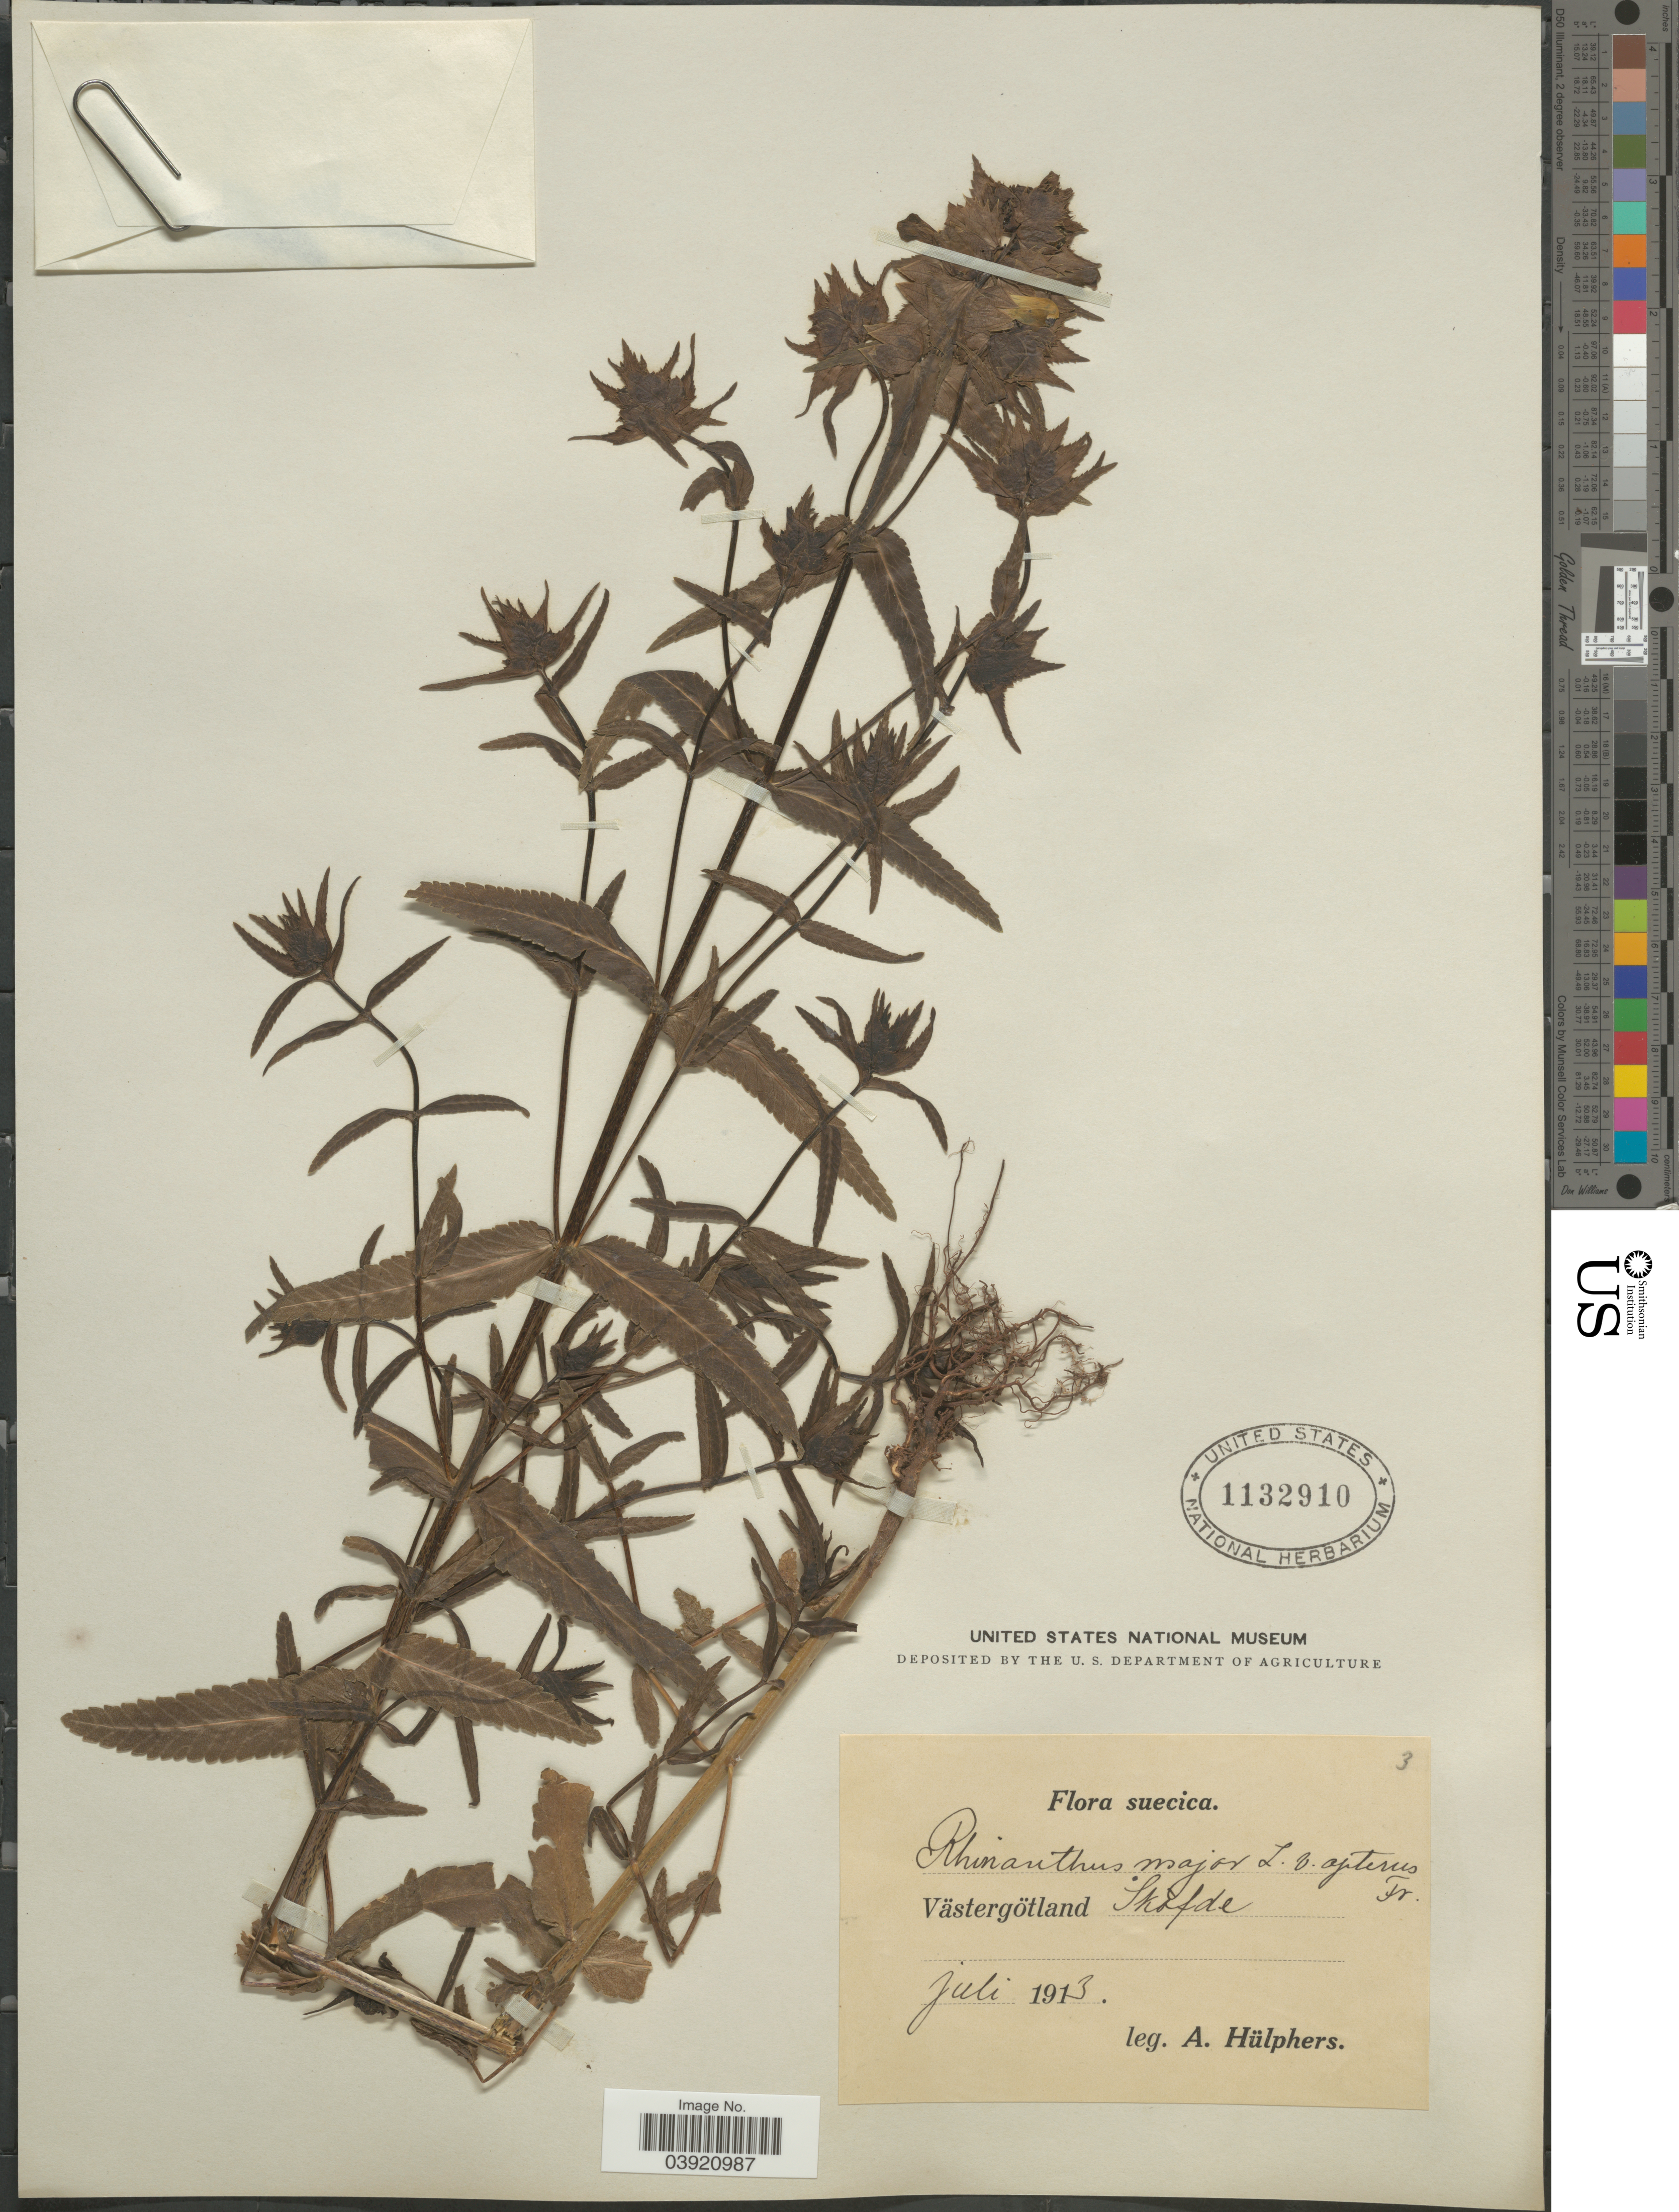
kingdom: Plantae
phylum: Tracheophyta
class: Magnoliopsida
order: Lamiales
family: Orobanchaceae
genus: Rhinanthus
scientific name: Rhinanthus major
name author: L.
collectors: A. Hülphers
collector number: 3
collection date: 1913-07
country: Sweden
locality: Suecica. Västergötland. Skofde.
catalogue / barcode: US 1132910